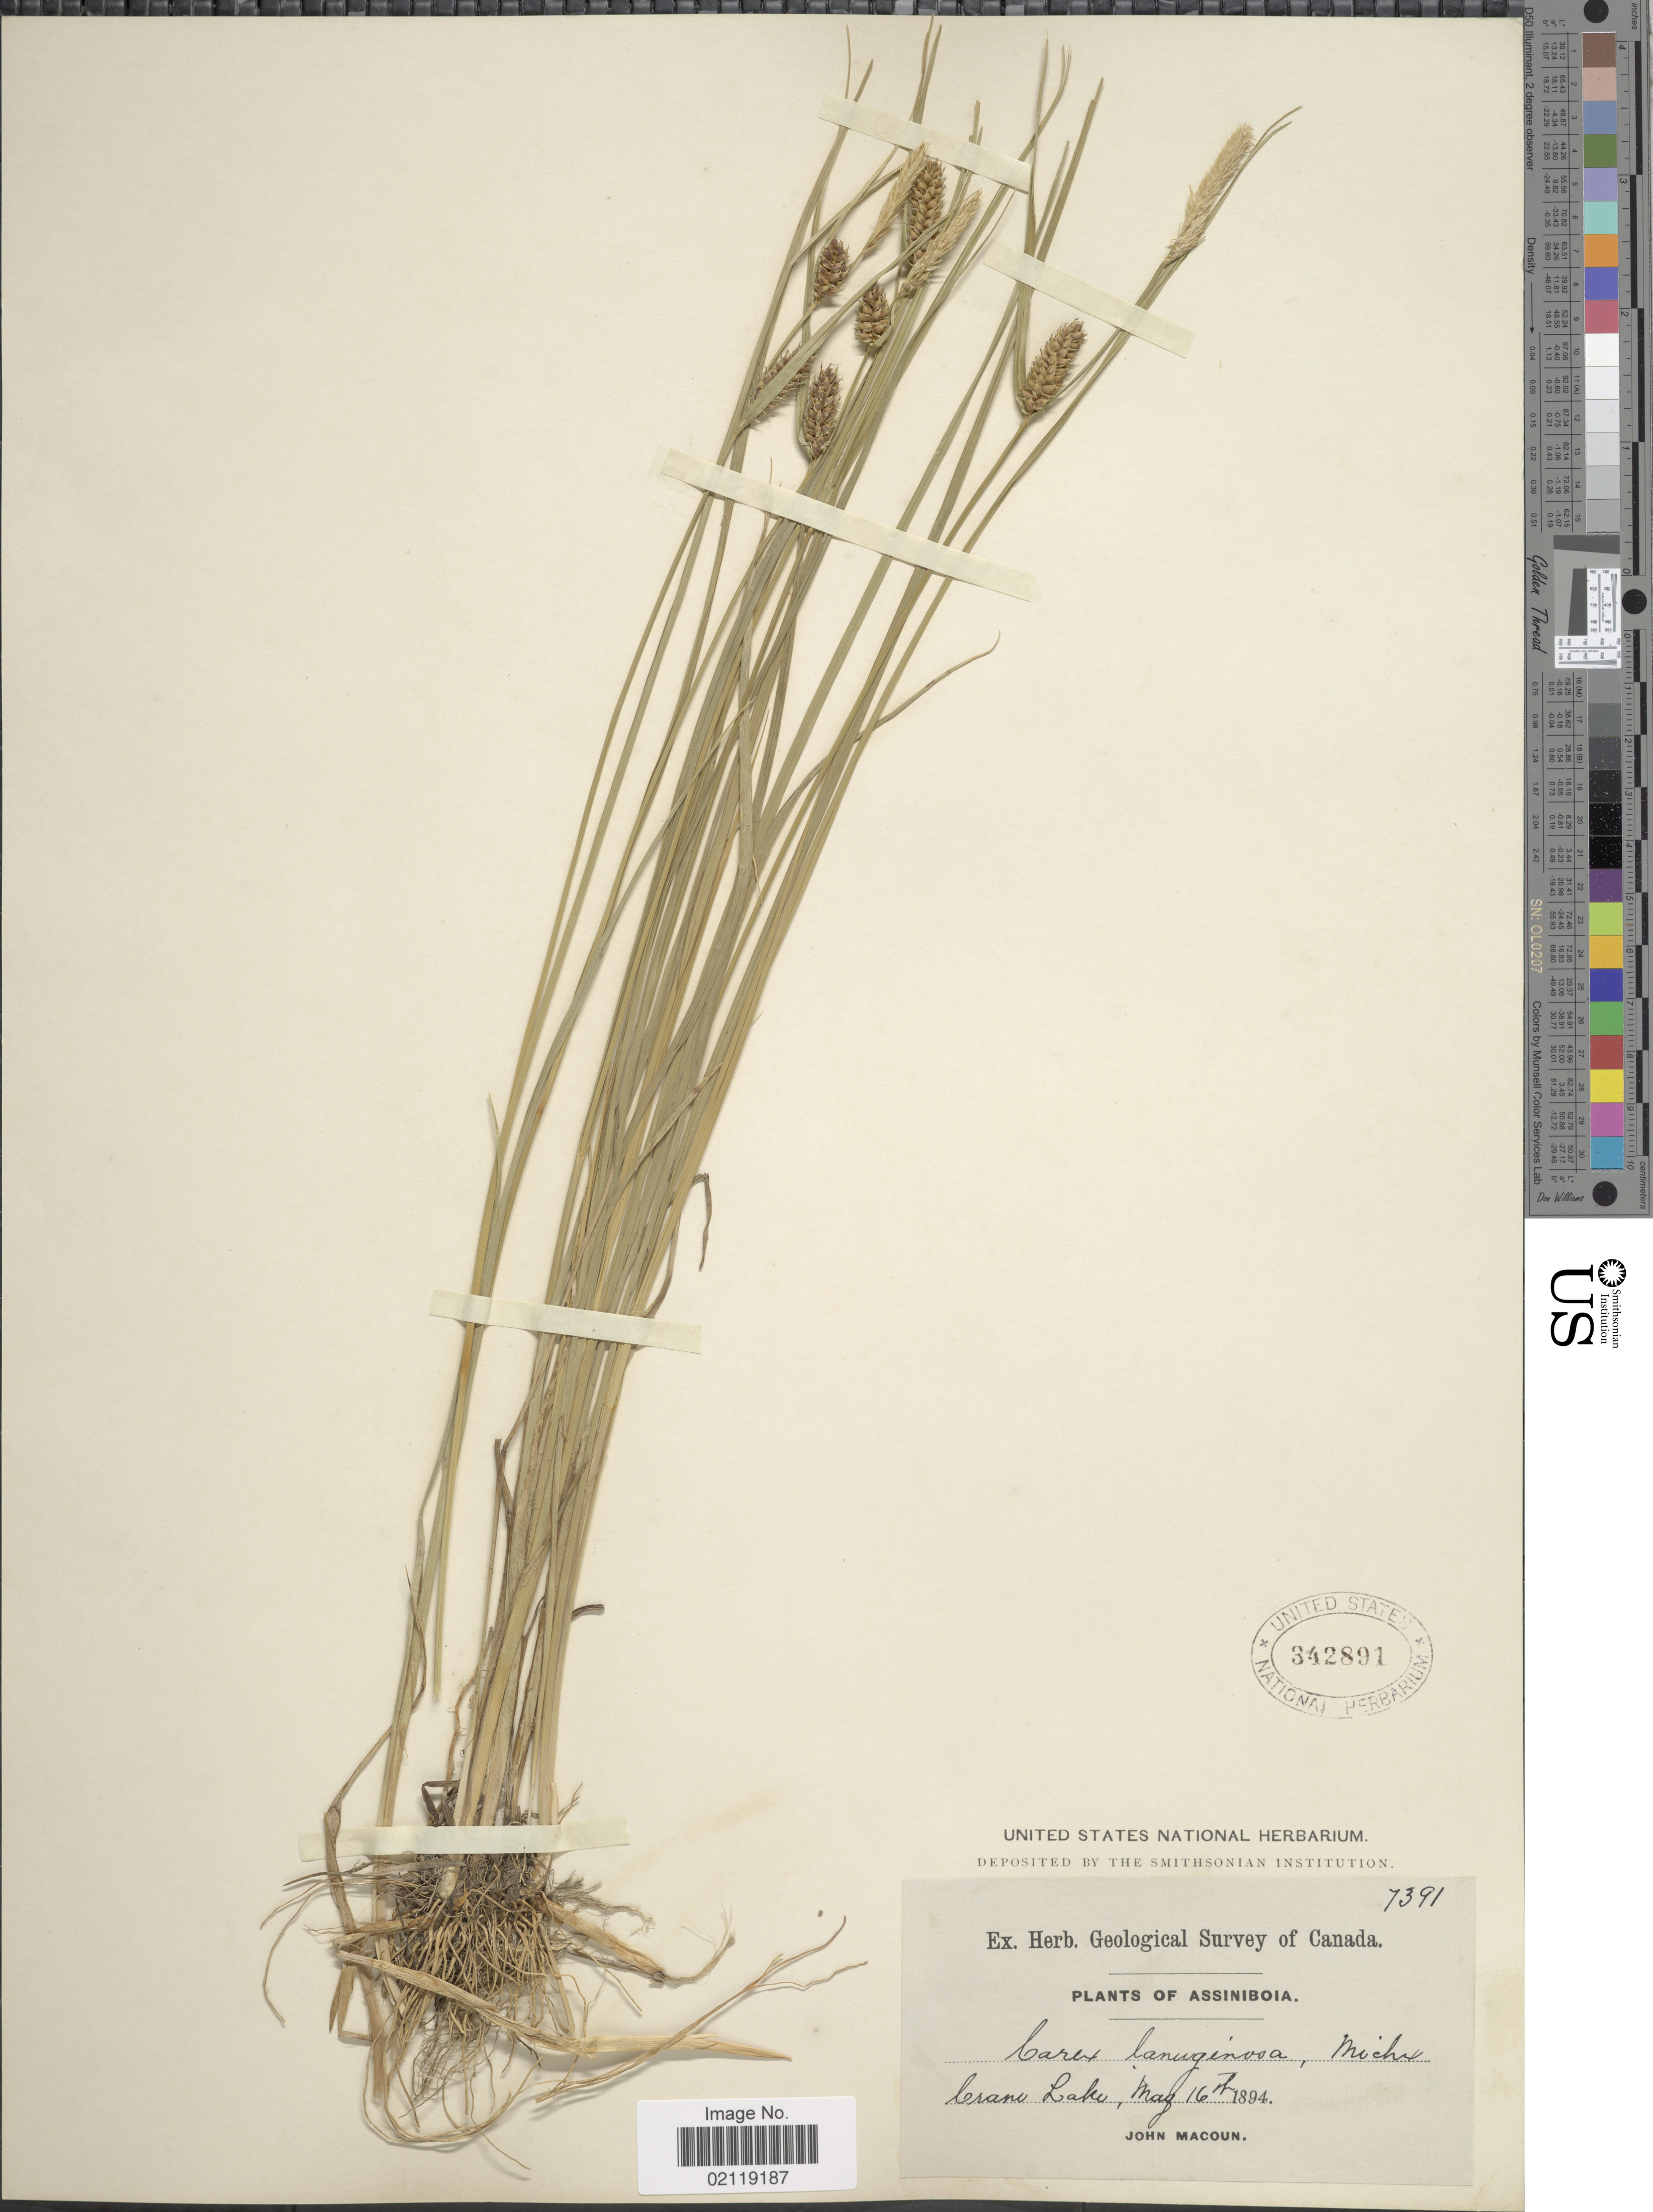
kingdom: Plantae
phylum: Tracheophyta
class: Liliopsida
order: Poales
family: Cyperaceae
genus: Carex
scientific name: Carex pellita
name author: Muhl. ex Willd.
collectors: J. Macoun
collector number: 7391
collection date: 1894-05-16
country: Canada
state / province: Saskatchewan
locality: Assiniboia. Crane Lake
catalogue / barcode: US 342891